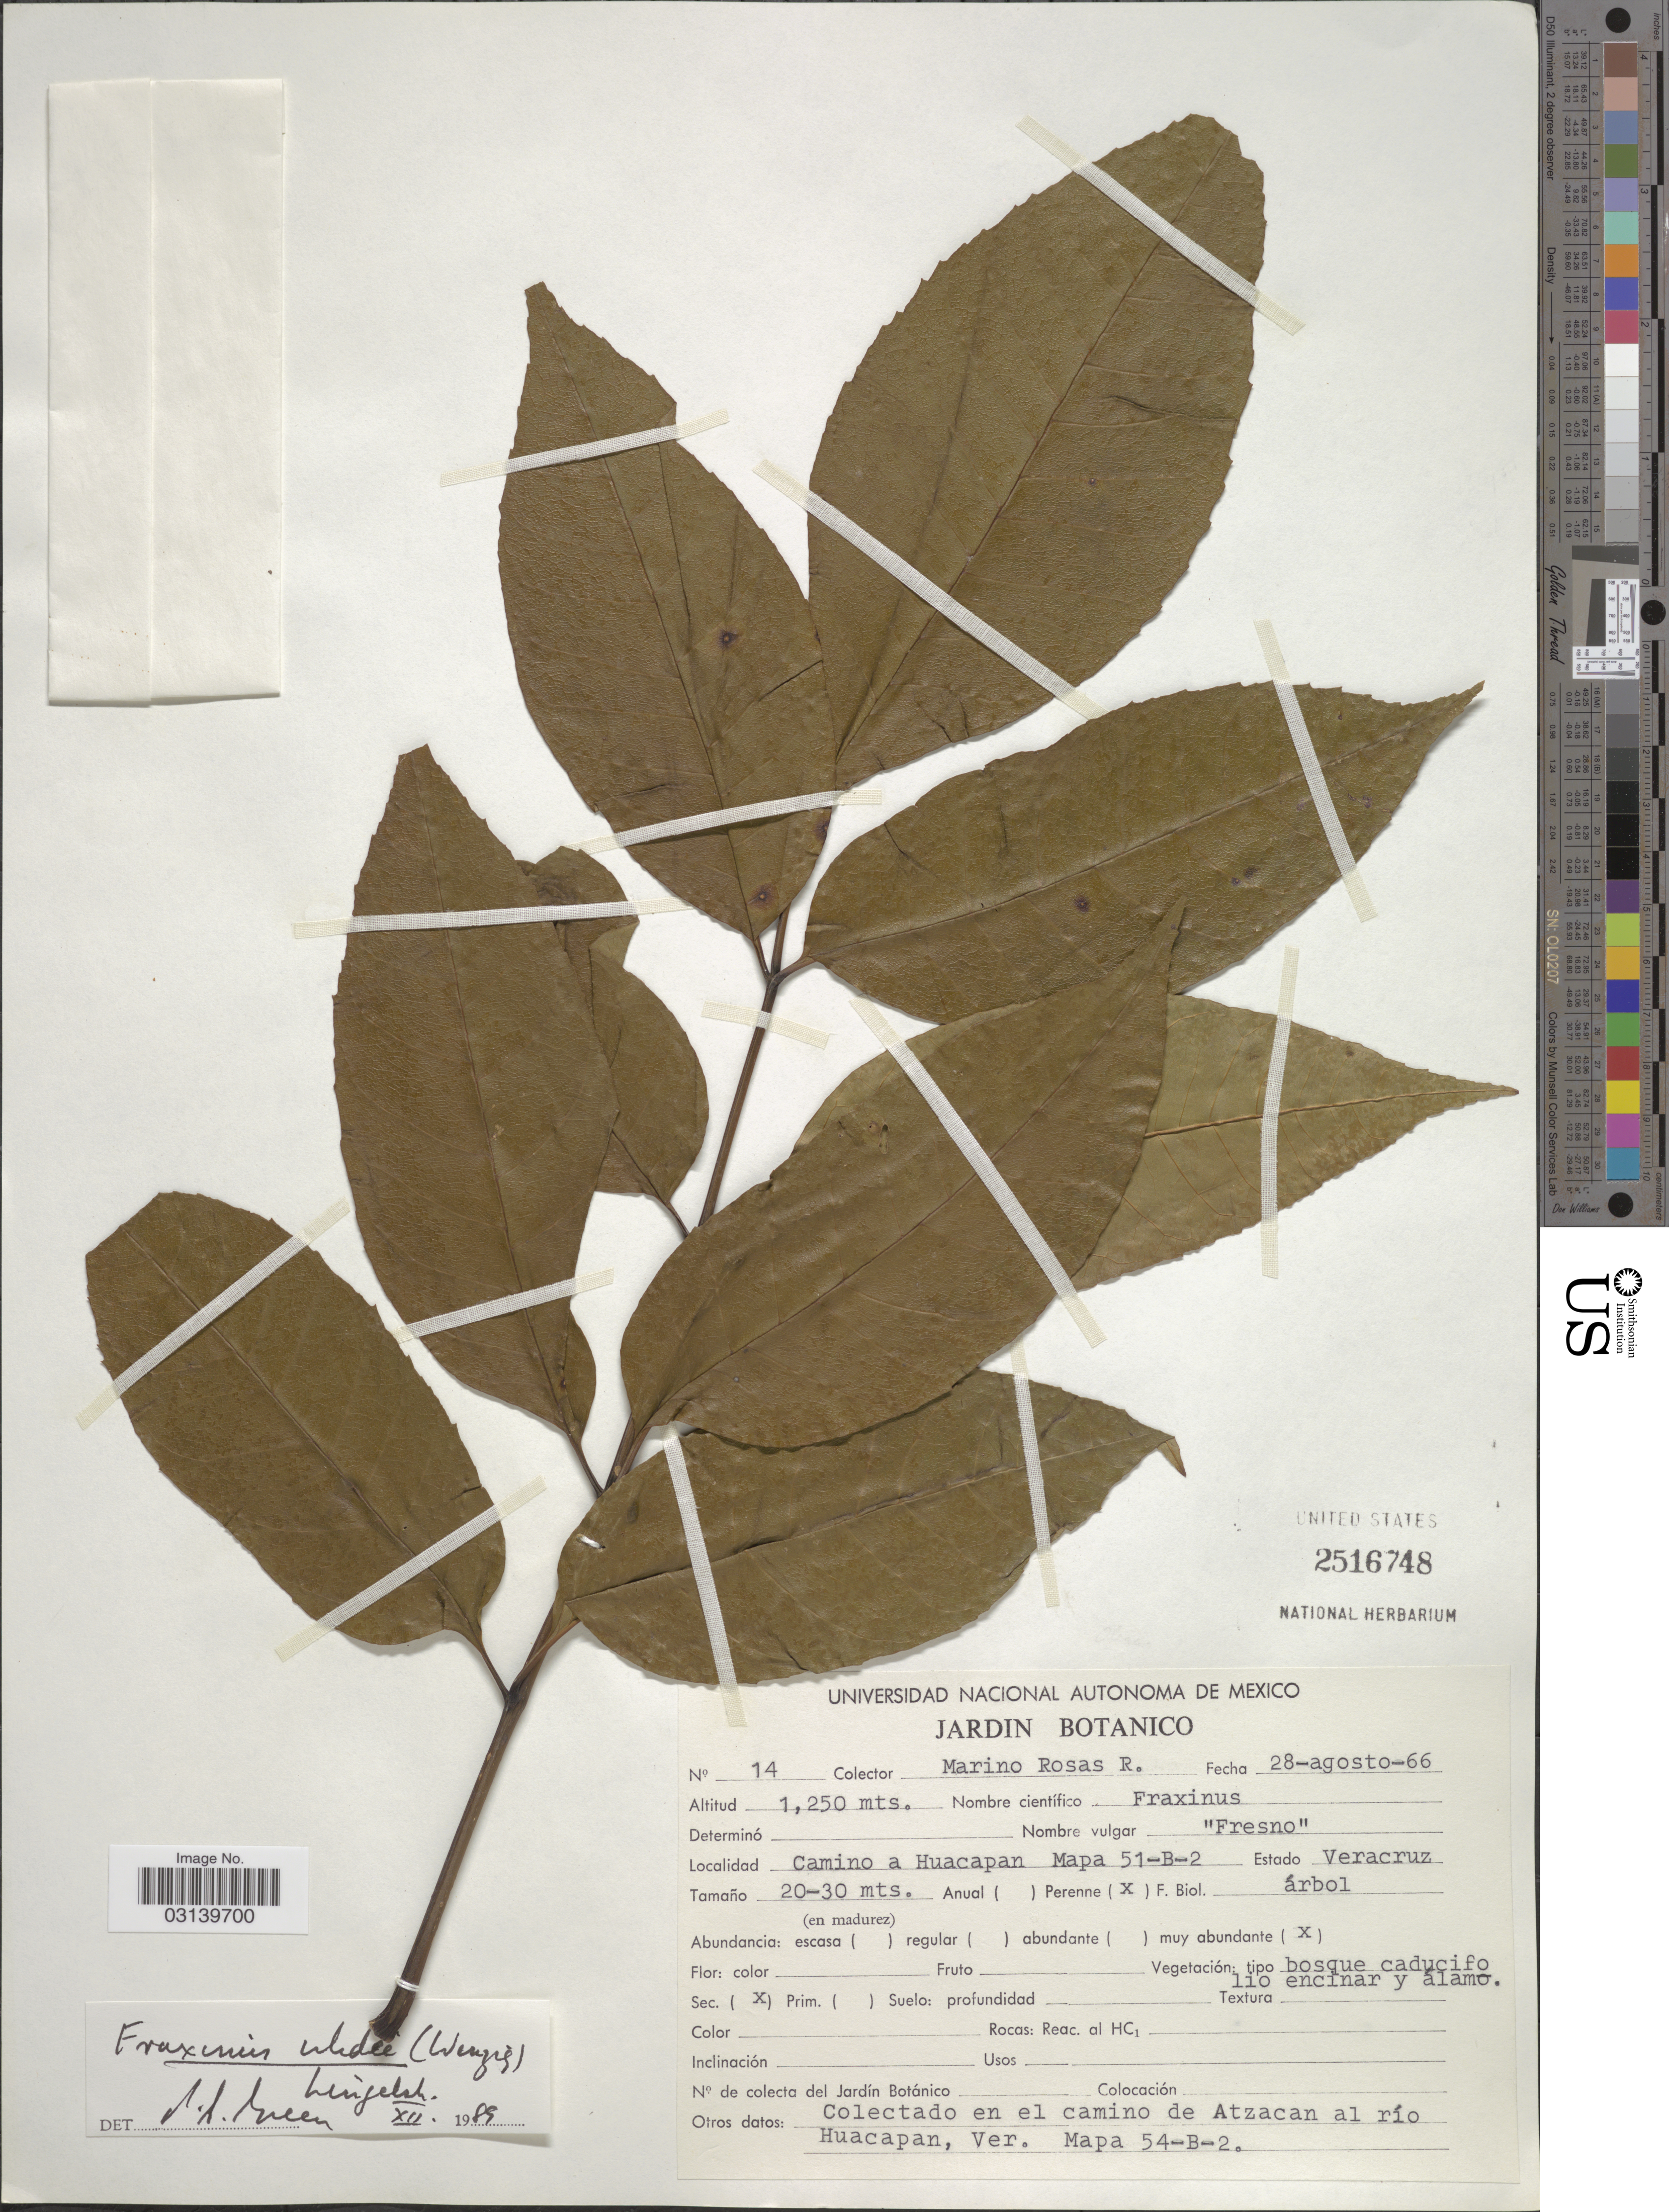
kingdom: Plantae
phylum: Tracheophyta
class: Magnoliopsida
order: Lamiales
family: Oleaceae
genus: Fraxinus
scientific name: Fraxinus uhdei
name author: (Wenz.) Lingelsh.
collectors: M. Rosas R.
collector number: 14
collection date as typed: Transcribed d/m/y: 28/8/66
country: Mexico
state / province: Veracruz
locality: Camino a Huacapan Mapa 51-B-2. Estado Veracruz en el camino de Atzacan al río Huacapan, Mapa 54-B-2.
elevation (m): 1250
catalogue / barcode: US 2516748